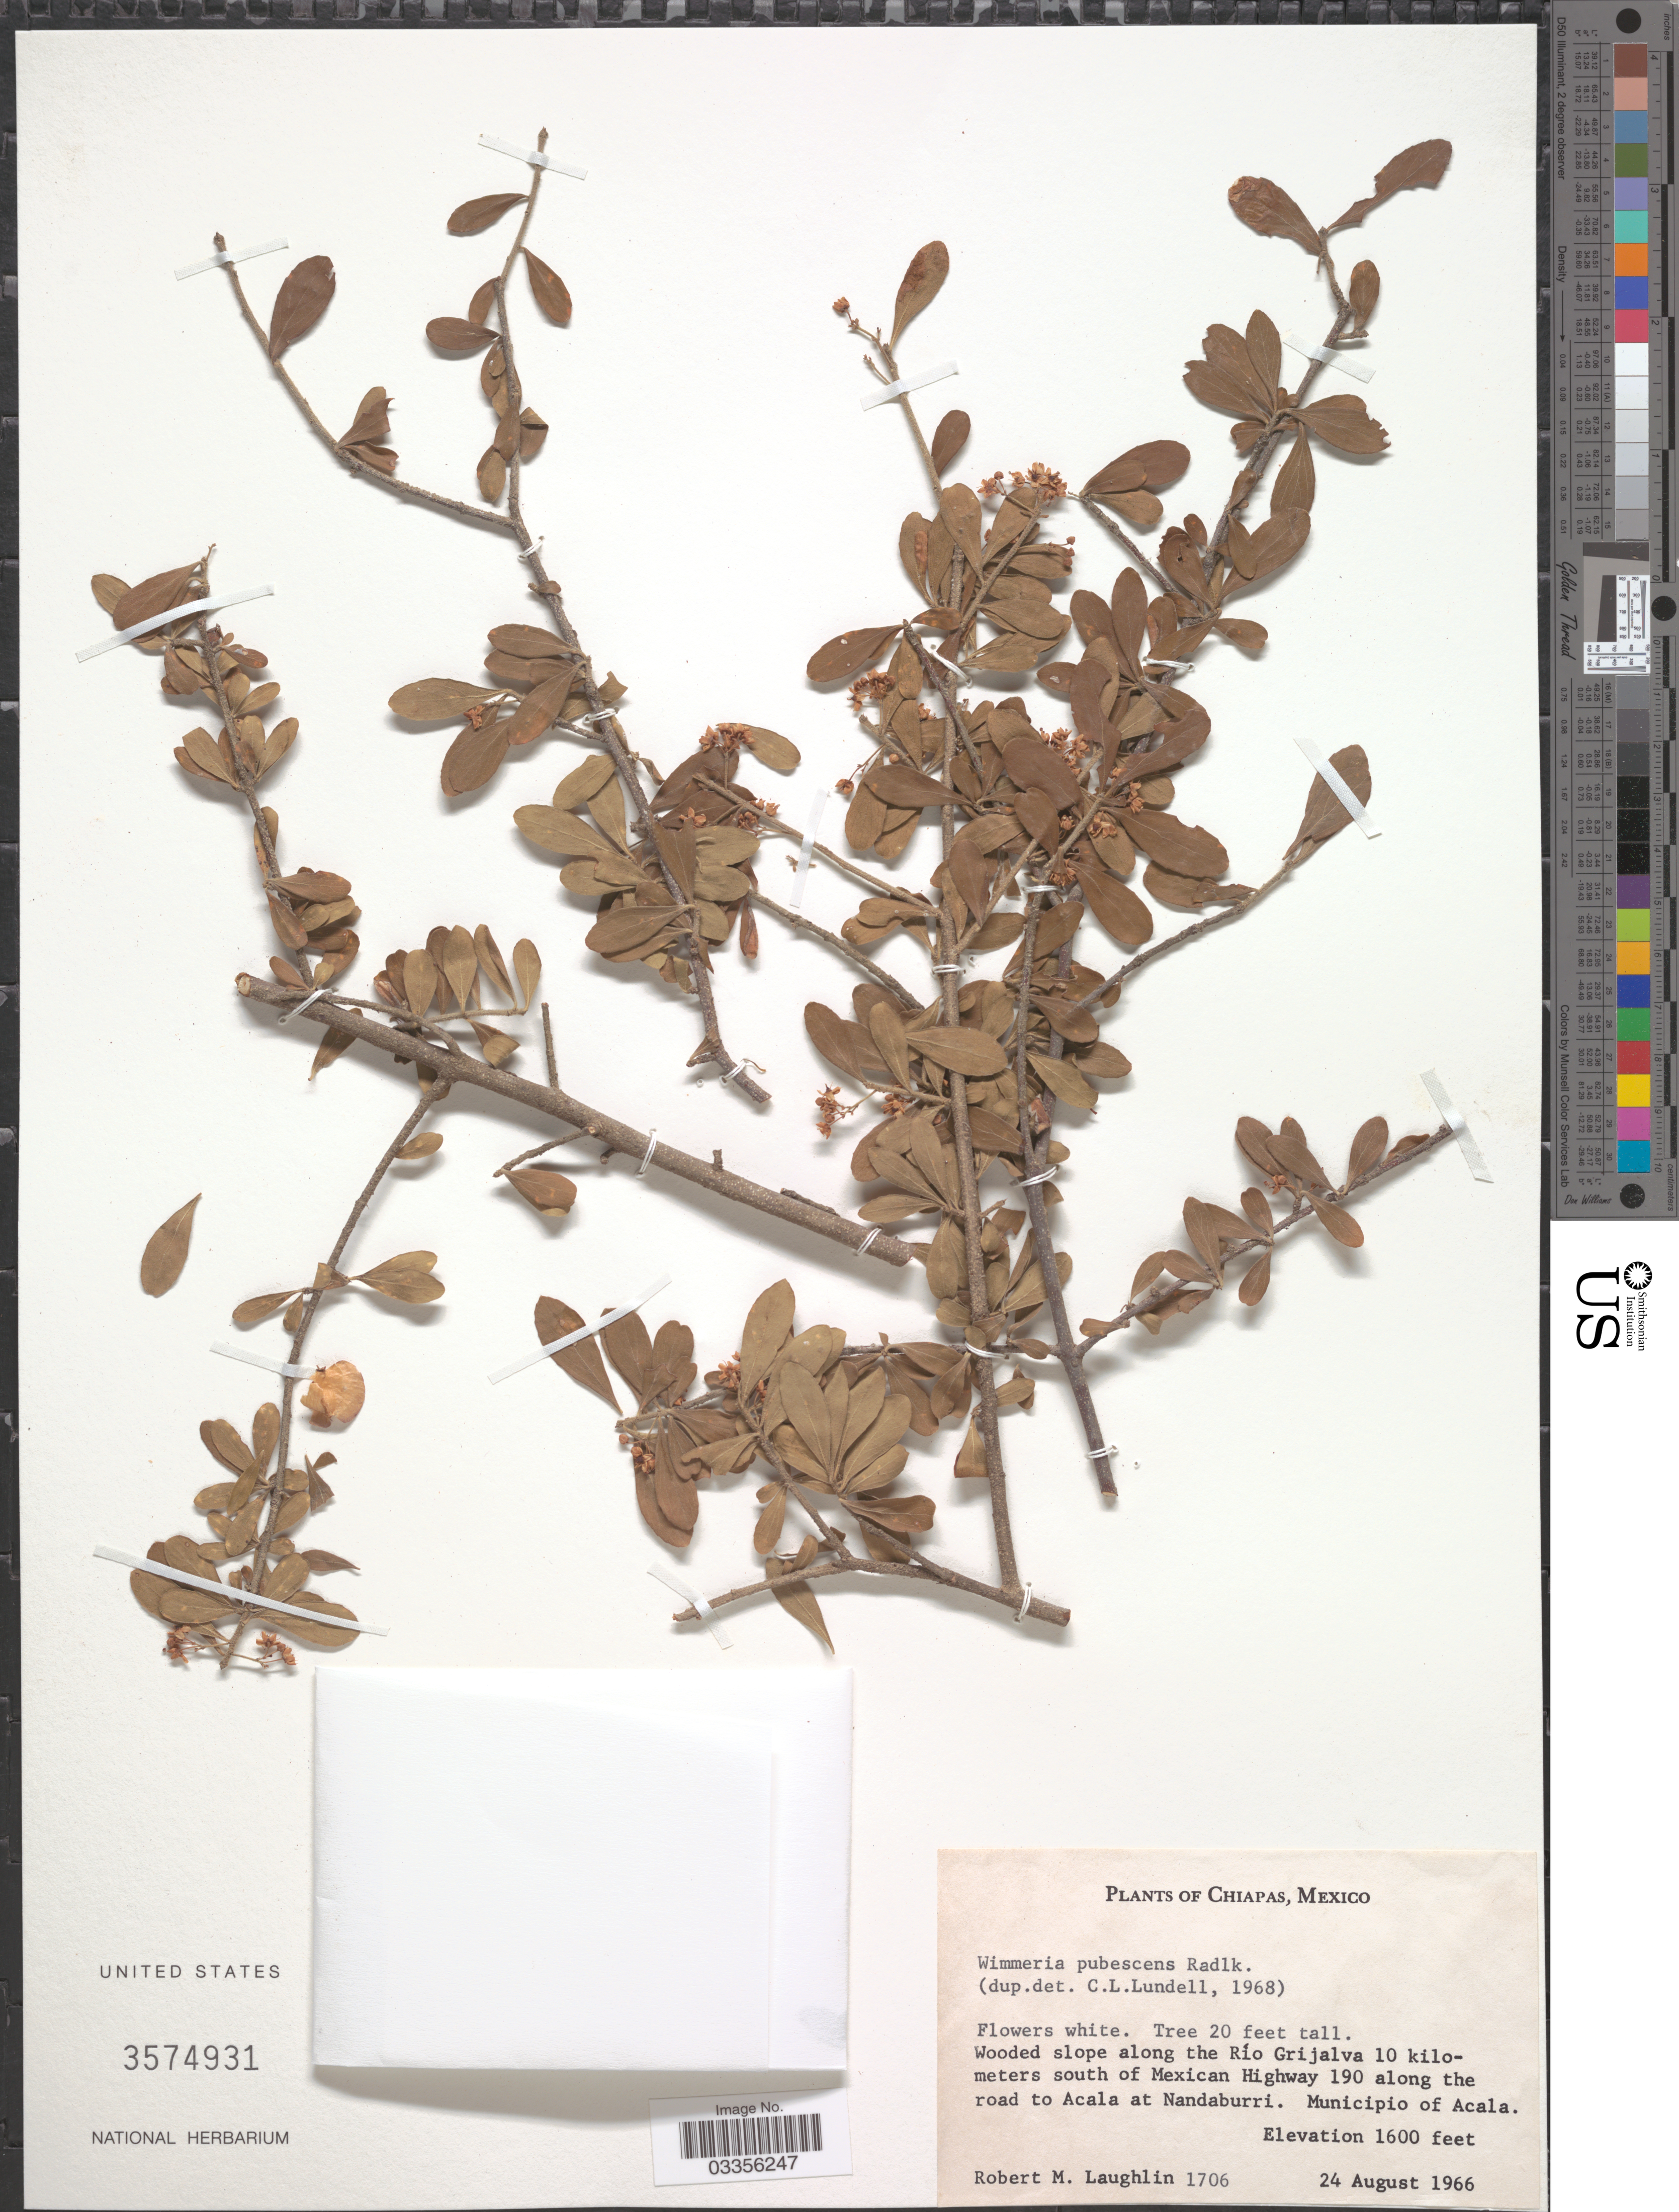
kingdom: Plantae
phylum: Tracheophyta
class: Magnoliopsida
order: Celastrales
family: Celastraceae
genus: Wimmeria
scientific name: Wimmeria pubescens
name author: Radlk.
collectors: R. M. Laughlin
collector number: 1706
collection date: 1966-08-24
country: Mexico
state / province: Chiapas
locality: Wooded slope along the Río Grijalva 10 kilometers south of Mexican Highway 190 along the road to Acala at Nandaburri. Municipio of Acala.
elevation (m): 488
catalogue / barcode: US 3574931